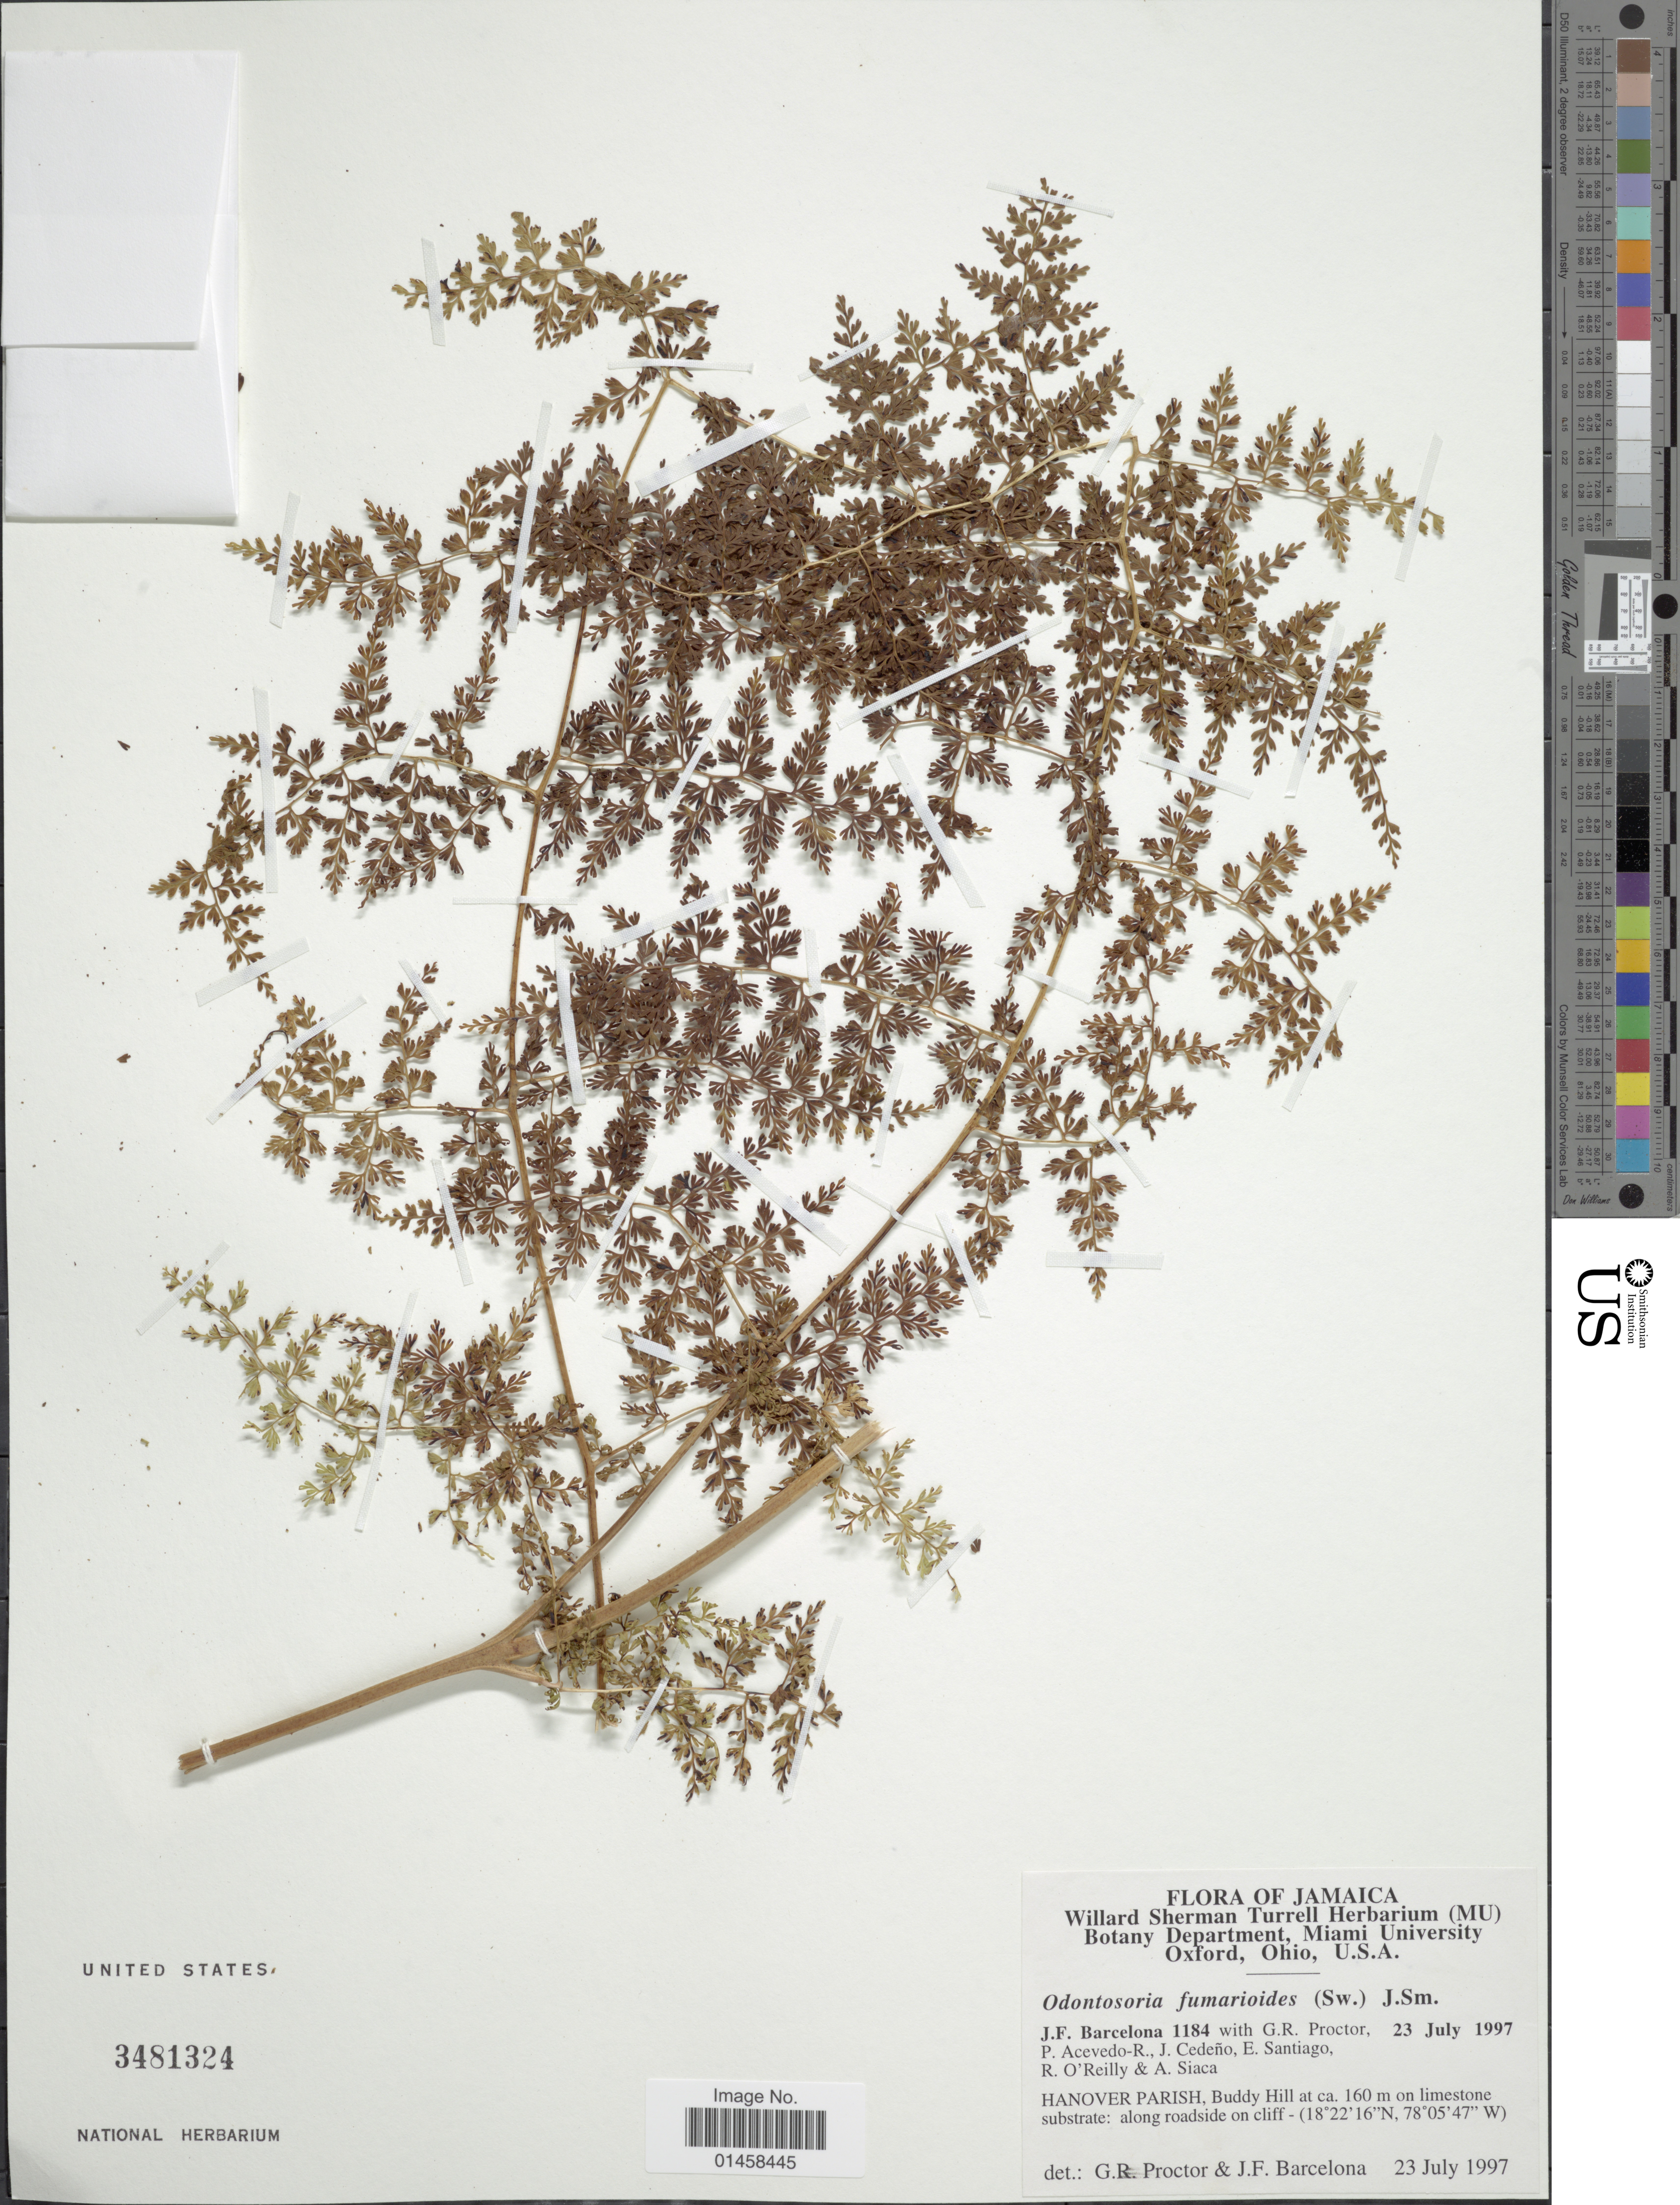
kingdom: Plantae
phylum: Tracheophyta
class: Polypodiopsida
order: Polypodiales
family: Lindsaeaceae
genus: Odontosoria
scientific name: Odontosoria fumarioides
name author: (Sw.) J. Sm.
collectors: J. F. Barcelona, G. Proctor, P. Acevedo-Rodr., J. Cedeño & et al.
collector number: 1184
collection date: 1997-07-23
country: Jamaica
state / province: Hanover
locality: Hanover Parish, Buddy Hill at ca. 160 m on limestone substrate: along roadside on cliff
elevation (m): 160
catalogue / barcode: US 3481324